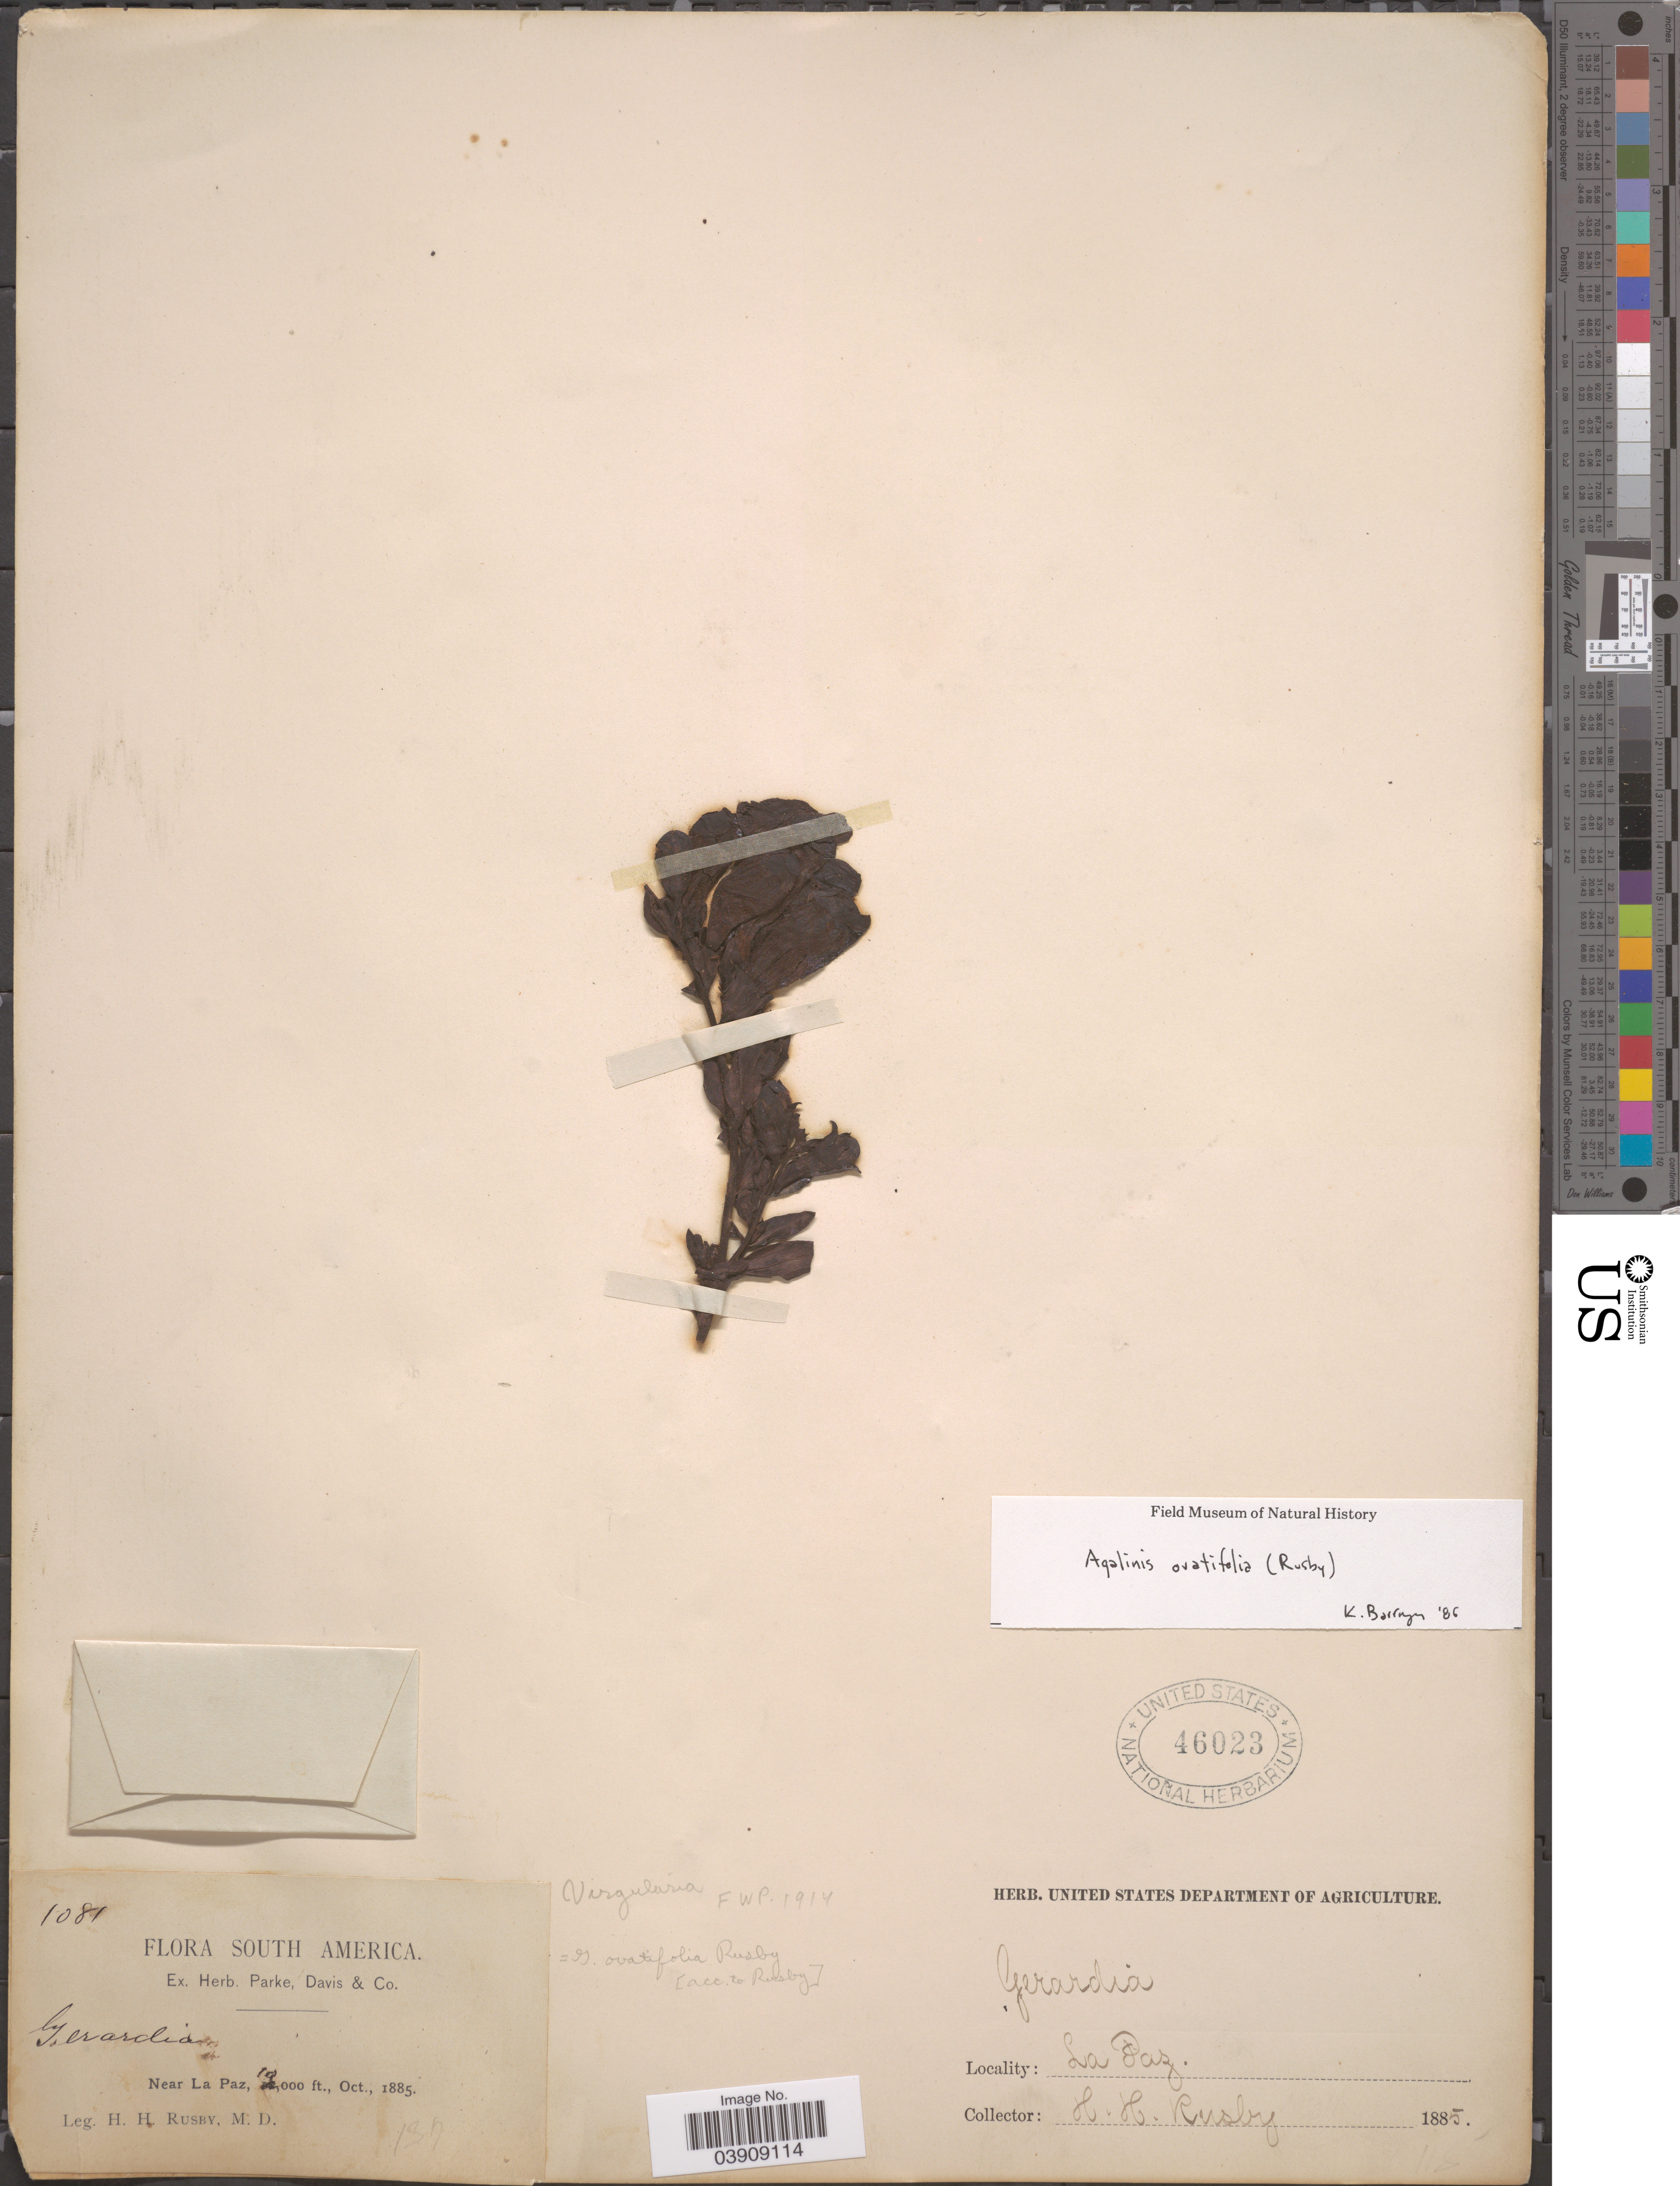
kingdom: Plantae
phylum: Tracheophyta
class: Magnoliopsida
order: Lamiales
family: Orobanchaceae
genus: Agalinis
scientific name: Agalinis ovatifolia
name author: (Rusby) S. Beck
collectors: H. H. Rusby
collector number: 1081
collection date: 1885-10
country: Bolivia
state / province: La Paz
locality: Near La Paz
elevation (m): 3048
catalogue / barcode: US 46023